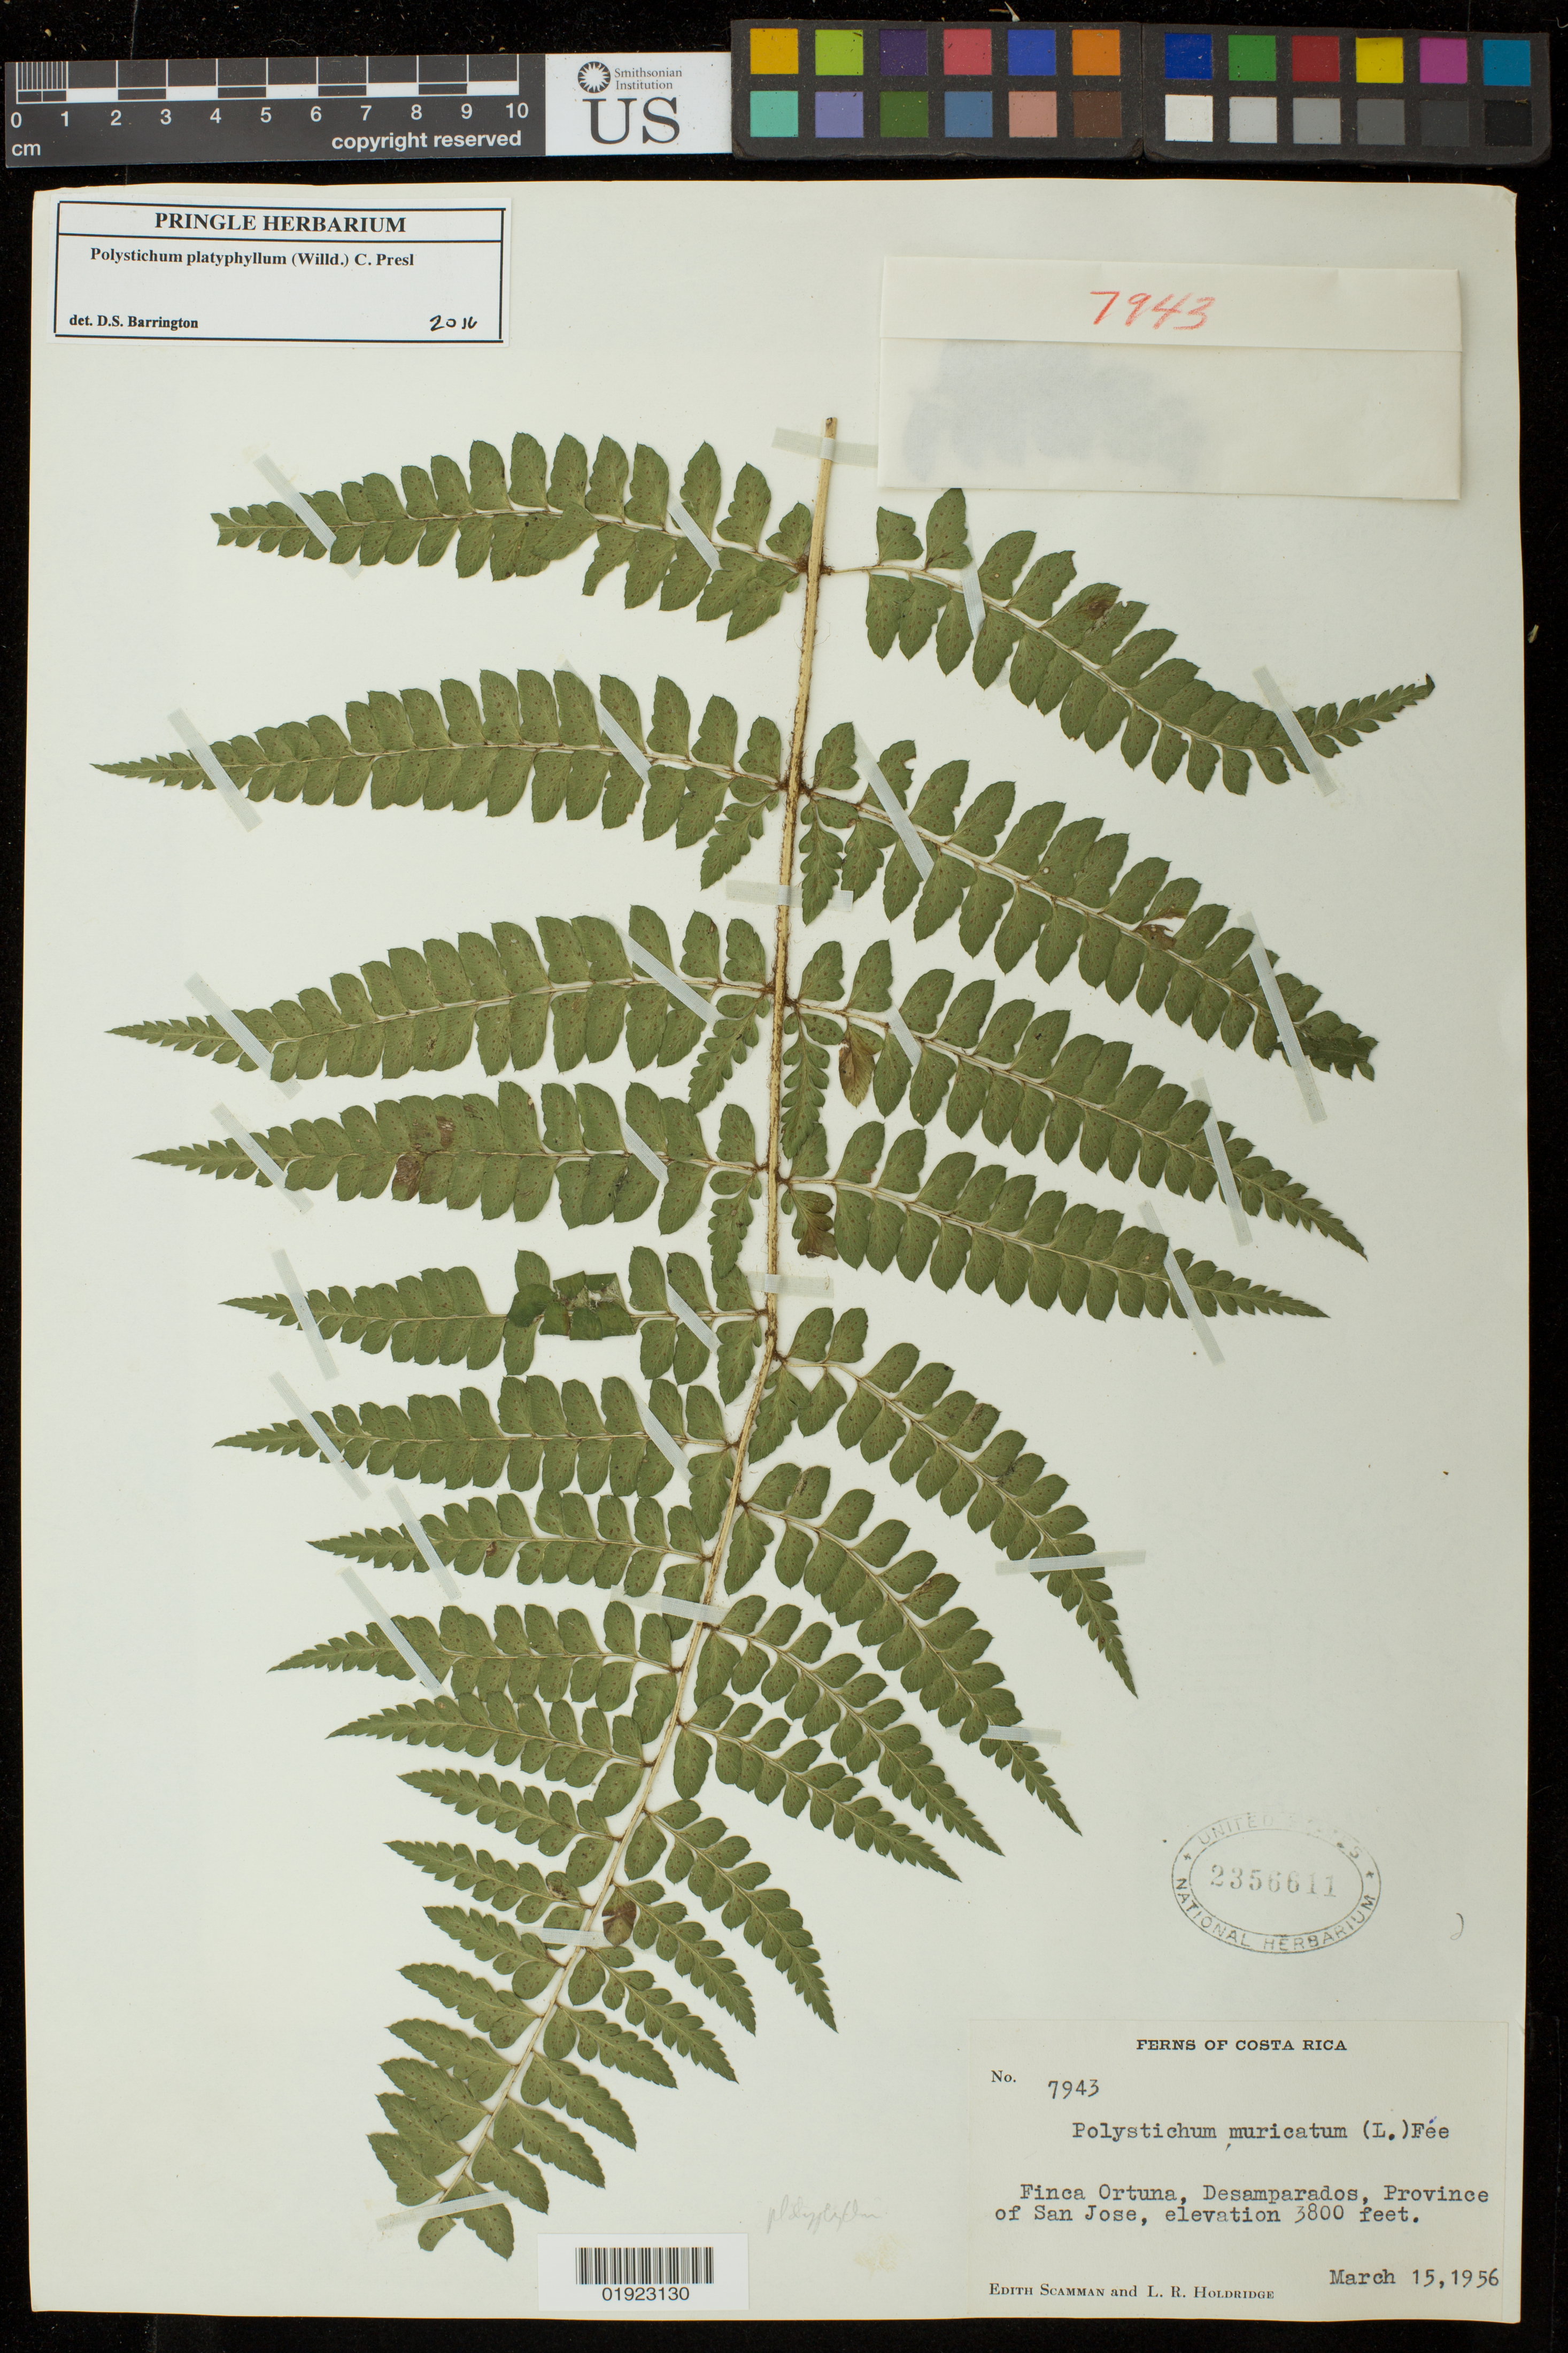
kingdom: Plantae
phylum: Tracheophyta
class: Polypodiopsida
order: Polypodiales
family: Dryopteridaceae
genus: Polystichum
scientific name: Polystichum platyphyllum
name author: (Willd.) C. Presl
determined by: Barrington, D. S., Curator (VT), University of Vermont (UNITED STATES)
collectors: E. Scamman & L. Holdridge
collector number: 7943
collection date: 1956-03-15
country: Costa Rica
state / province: San José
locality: Finca Ortuna, Desamparados.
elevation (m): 1158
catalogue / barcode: US 2356611